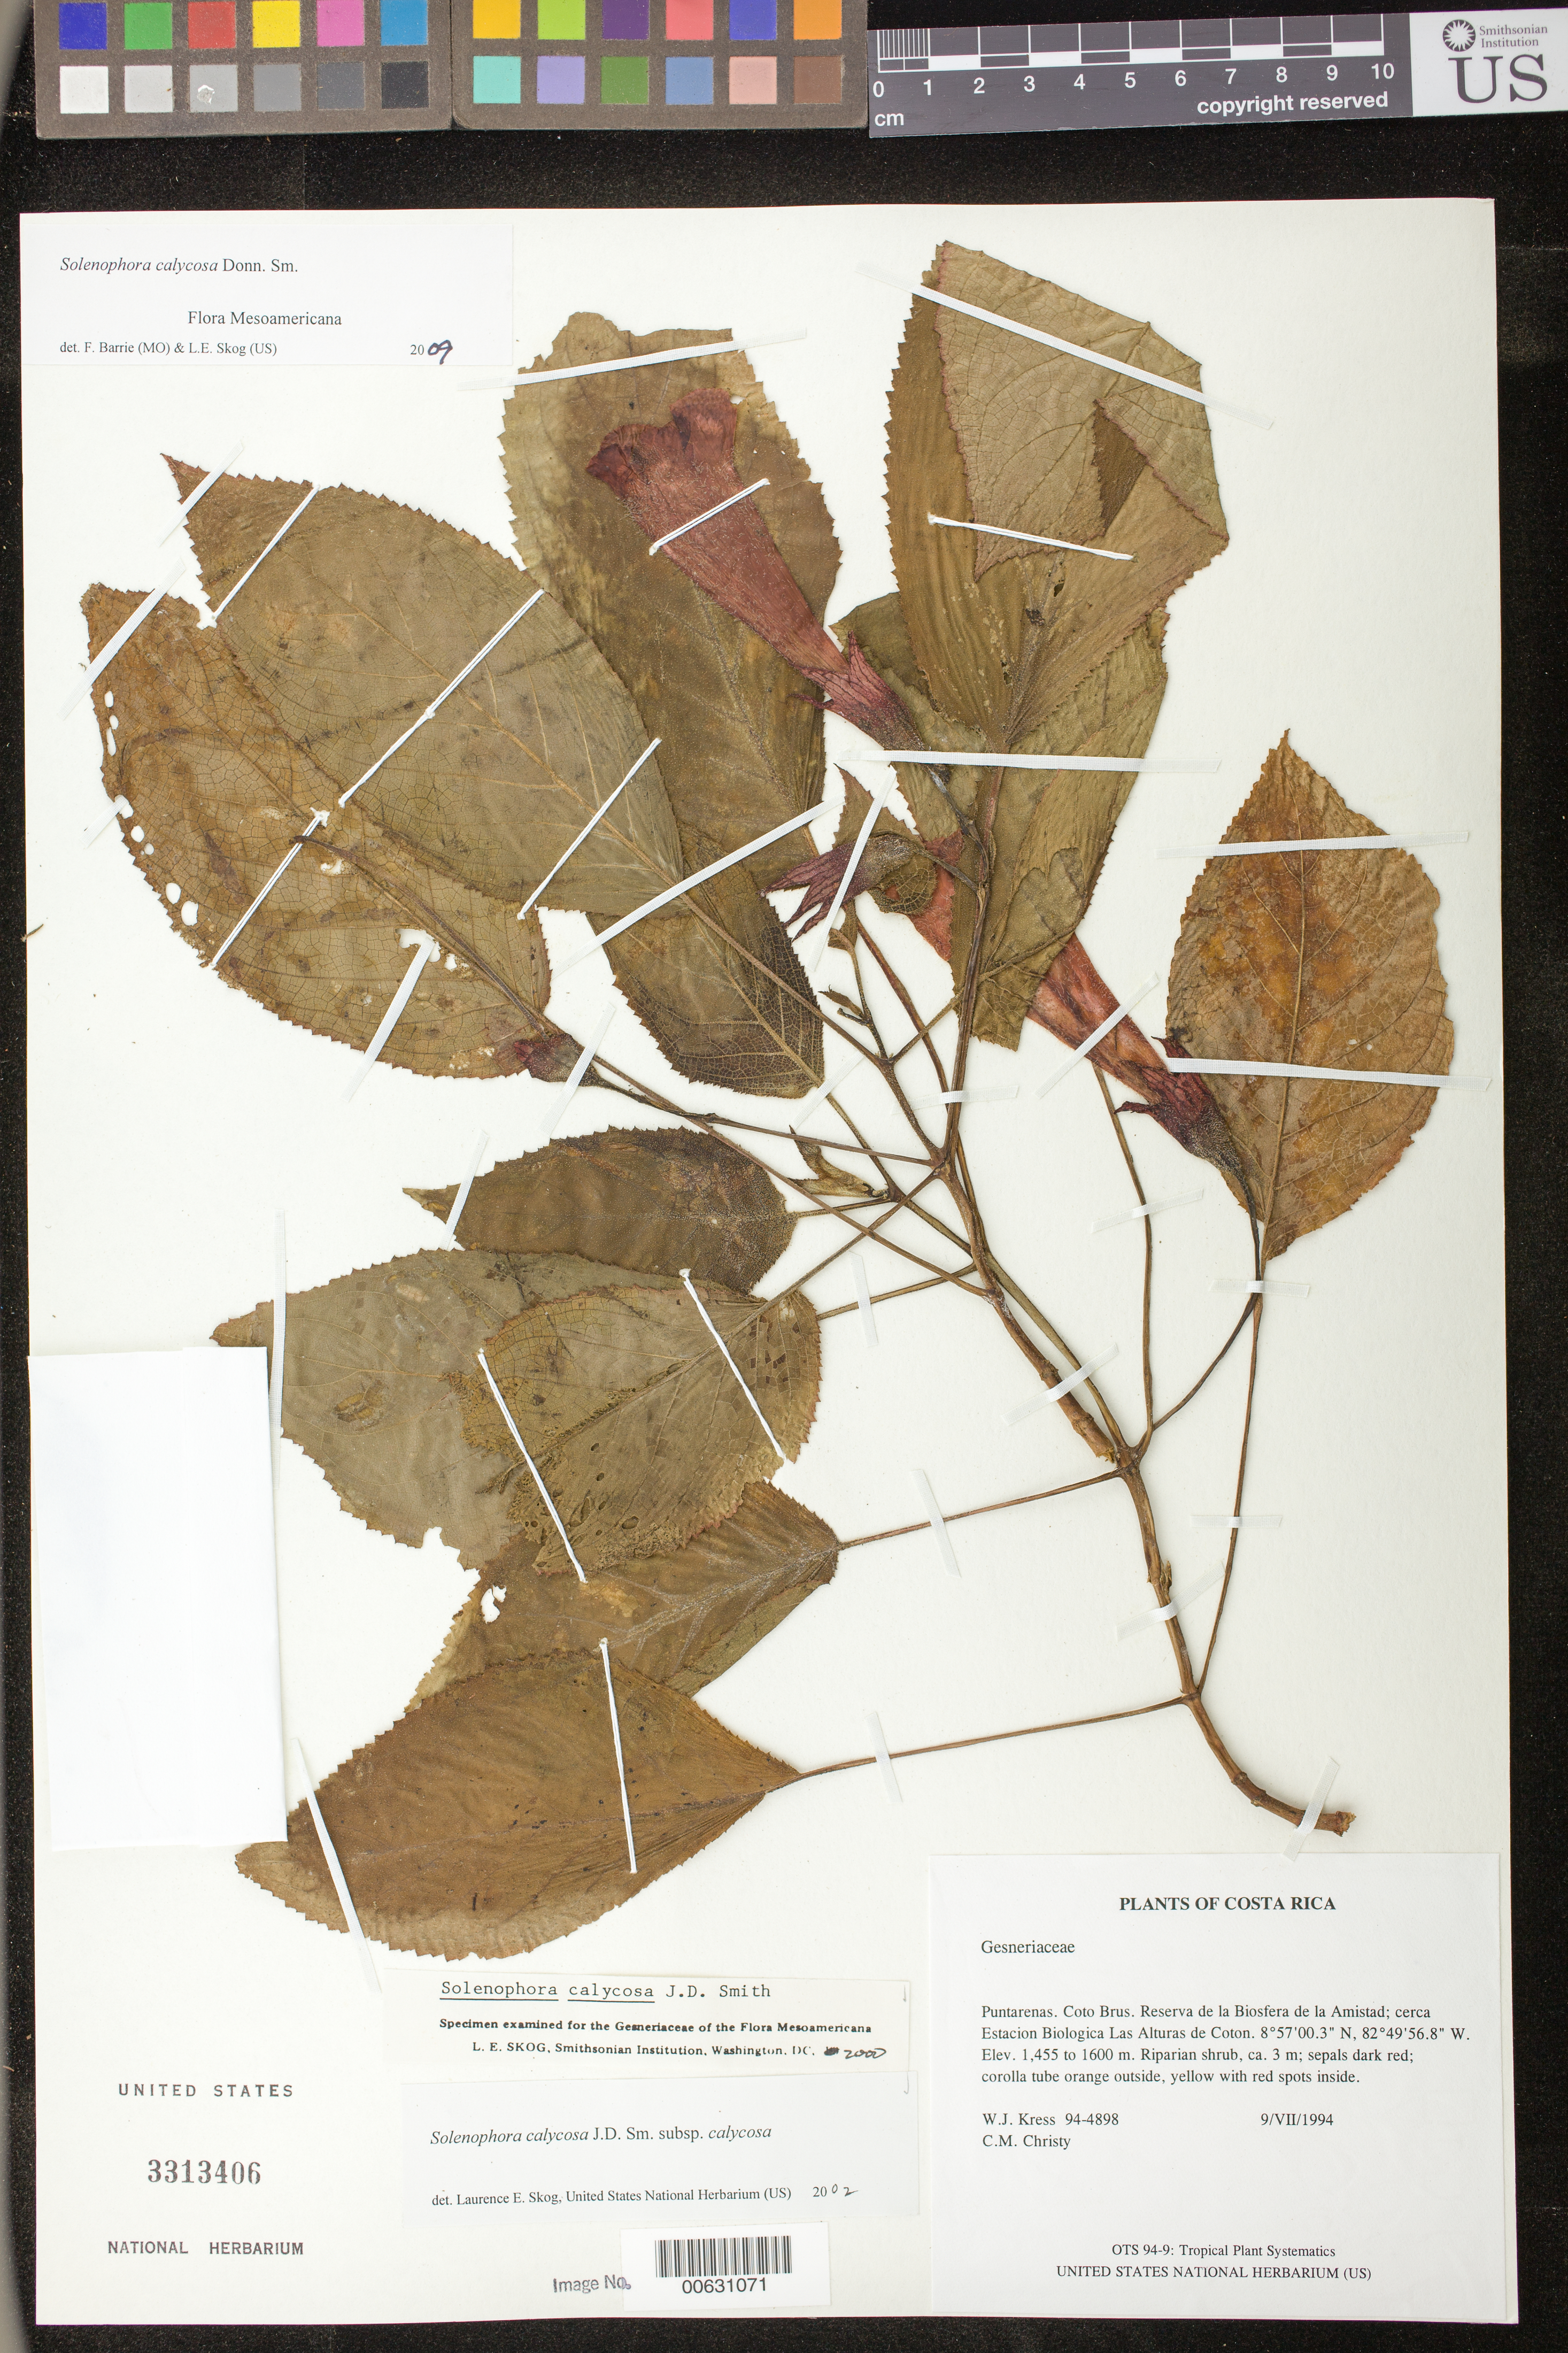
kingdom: Plantae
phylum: Tracheophyta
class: Magnoliopsida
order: Lamiales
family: Gesneriaceae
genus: Solenophora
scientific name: Solenophora calycosa Donn. Sm. subsp. calycosa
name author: (Donn. Sm.) Donn. Sm.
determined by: Skog, Laurence E.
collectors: W. J. Kress & C. M. Christy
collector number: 94- 4898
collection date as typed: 09 Jul 1994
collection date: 1994-07-09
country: Costa Rica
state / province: Puntarenas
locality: Coto Brus. Reserva de la Biosfera de la Amistad; cerca Estacion Biologica Las Alturas de Coton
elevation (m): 1455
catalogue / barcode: US 3313406